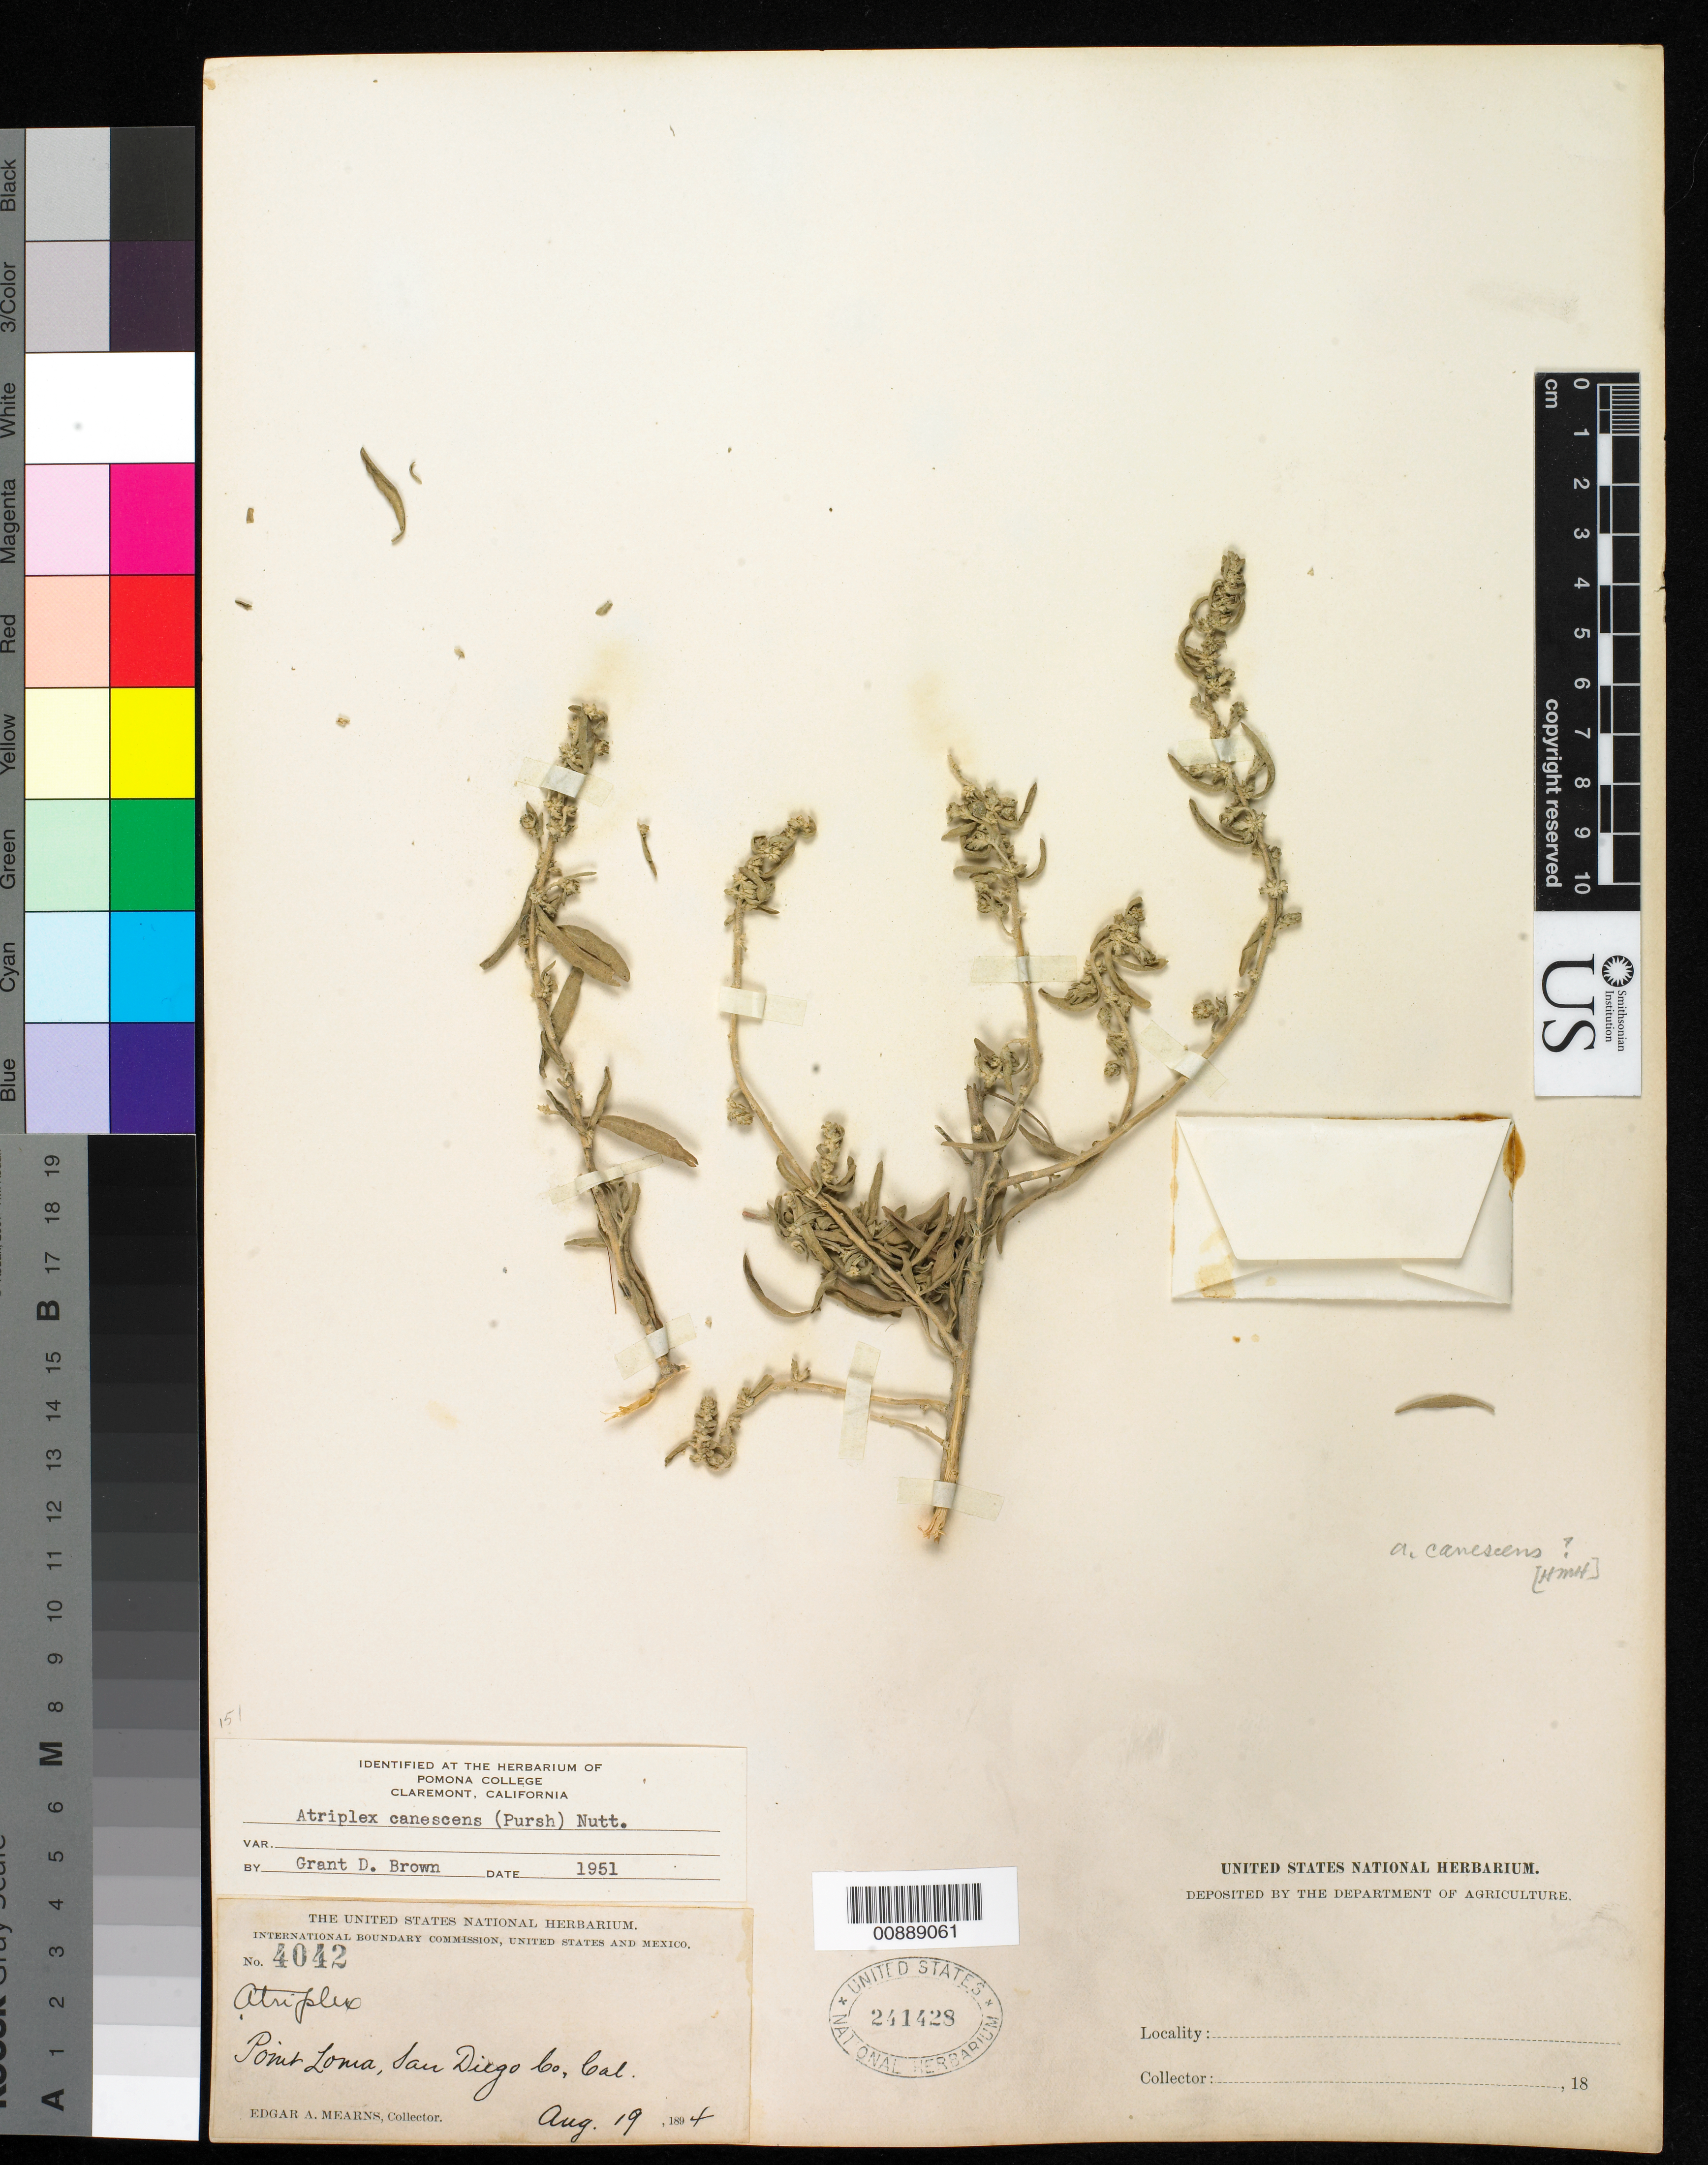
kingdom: Plantae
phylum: Tracheophyta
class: Magnoliopsida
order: Caryophyllales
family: Amaranthaceae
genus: Atriplex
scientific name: Atriplex canescens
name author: (Pursh) Nutt.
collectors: E. A. Mearns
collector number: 4042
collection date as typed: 19 Aug 1894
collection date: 1894-08-19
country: United States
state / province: California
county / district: San Diego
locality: Point Loma, San Diego County, California.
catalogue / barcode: US 241428